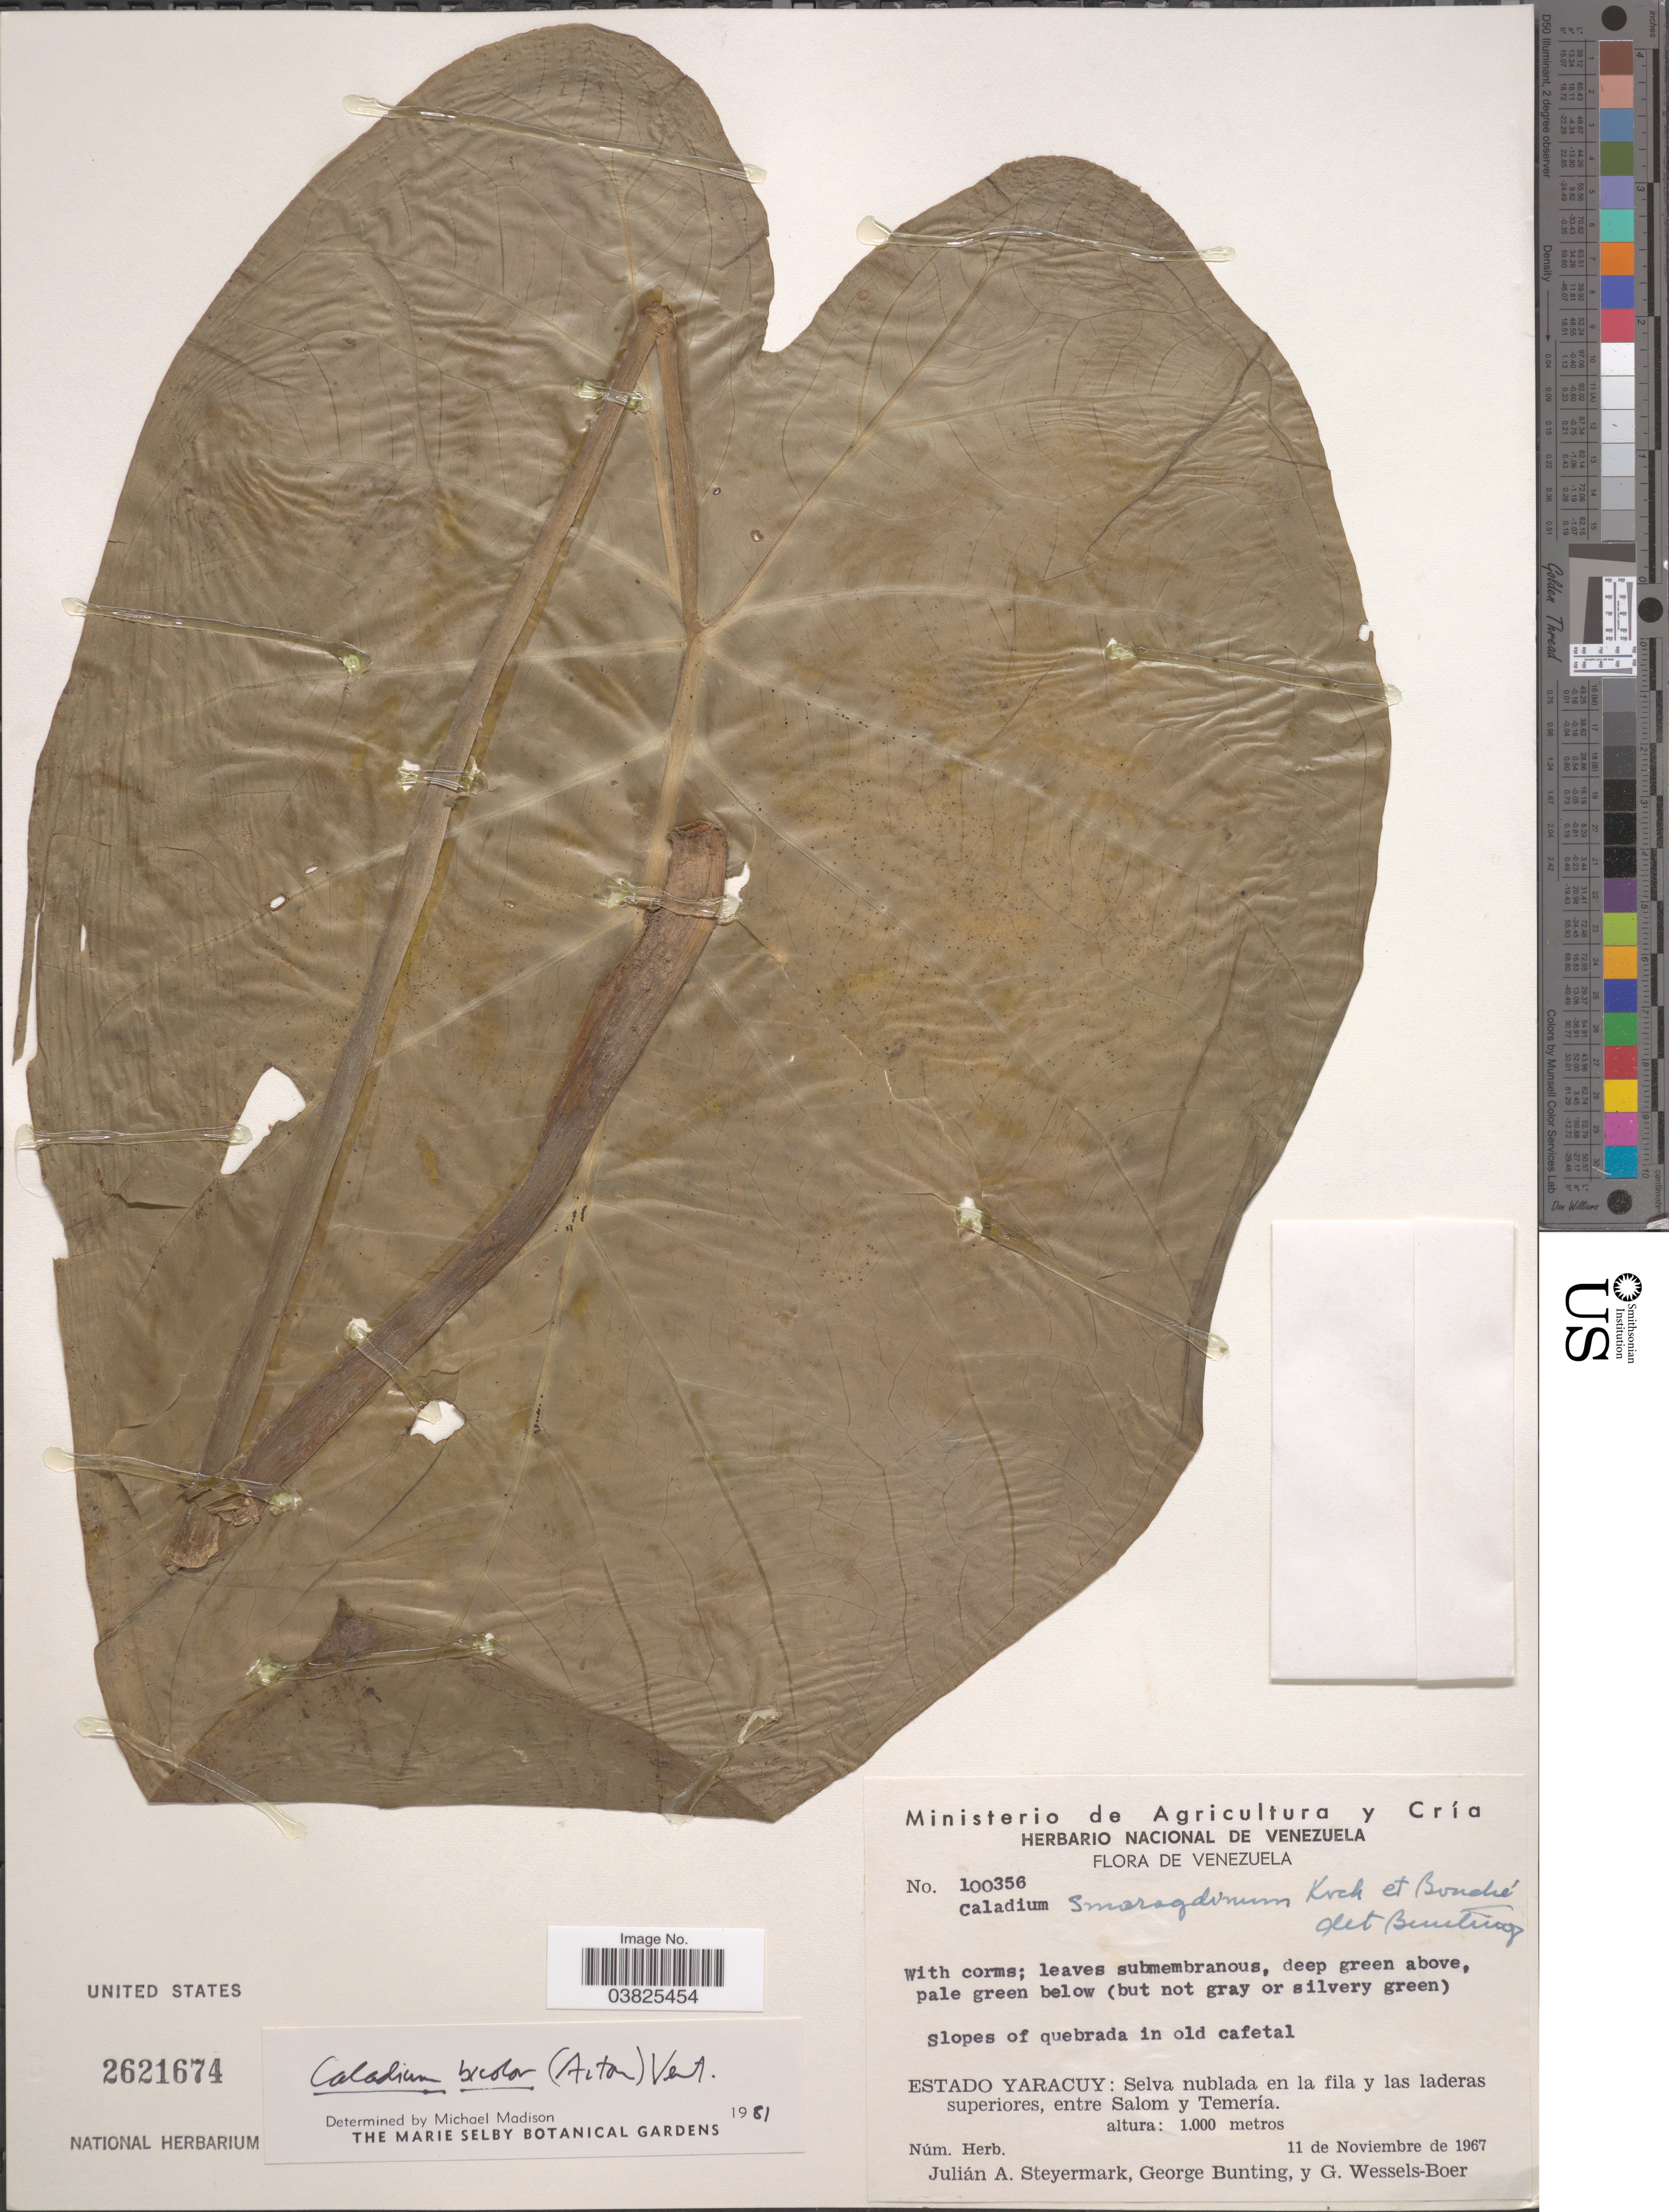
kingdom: Plantae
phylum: Tracheophyta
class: Liliopsida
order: Alismatales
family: Araceae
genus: Caladium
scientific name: Caladium bicolor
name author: (Aiton) Vent.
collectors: J. Steyermark, G. S. Bunting & G. Wessels Boer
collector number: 100356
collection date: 1967-11-11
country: Venezuela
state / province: Yaracuy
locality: Entre Salom y Temería.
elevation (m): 1000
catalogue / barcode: US 2621674